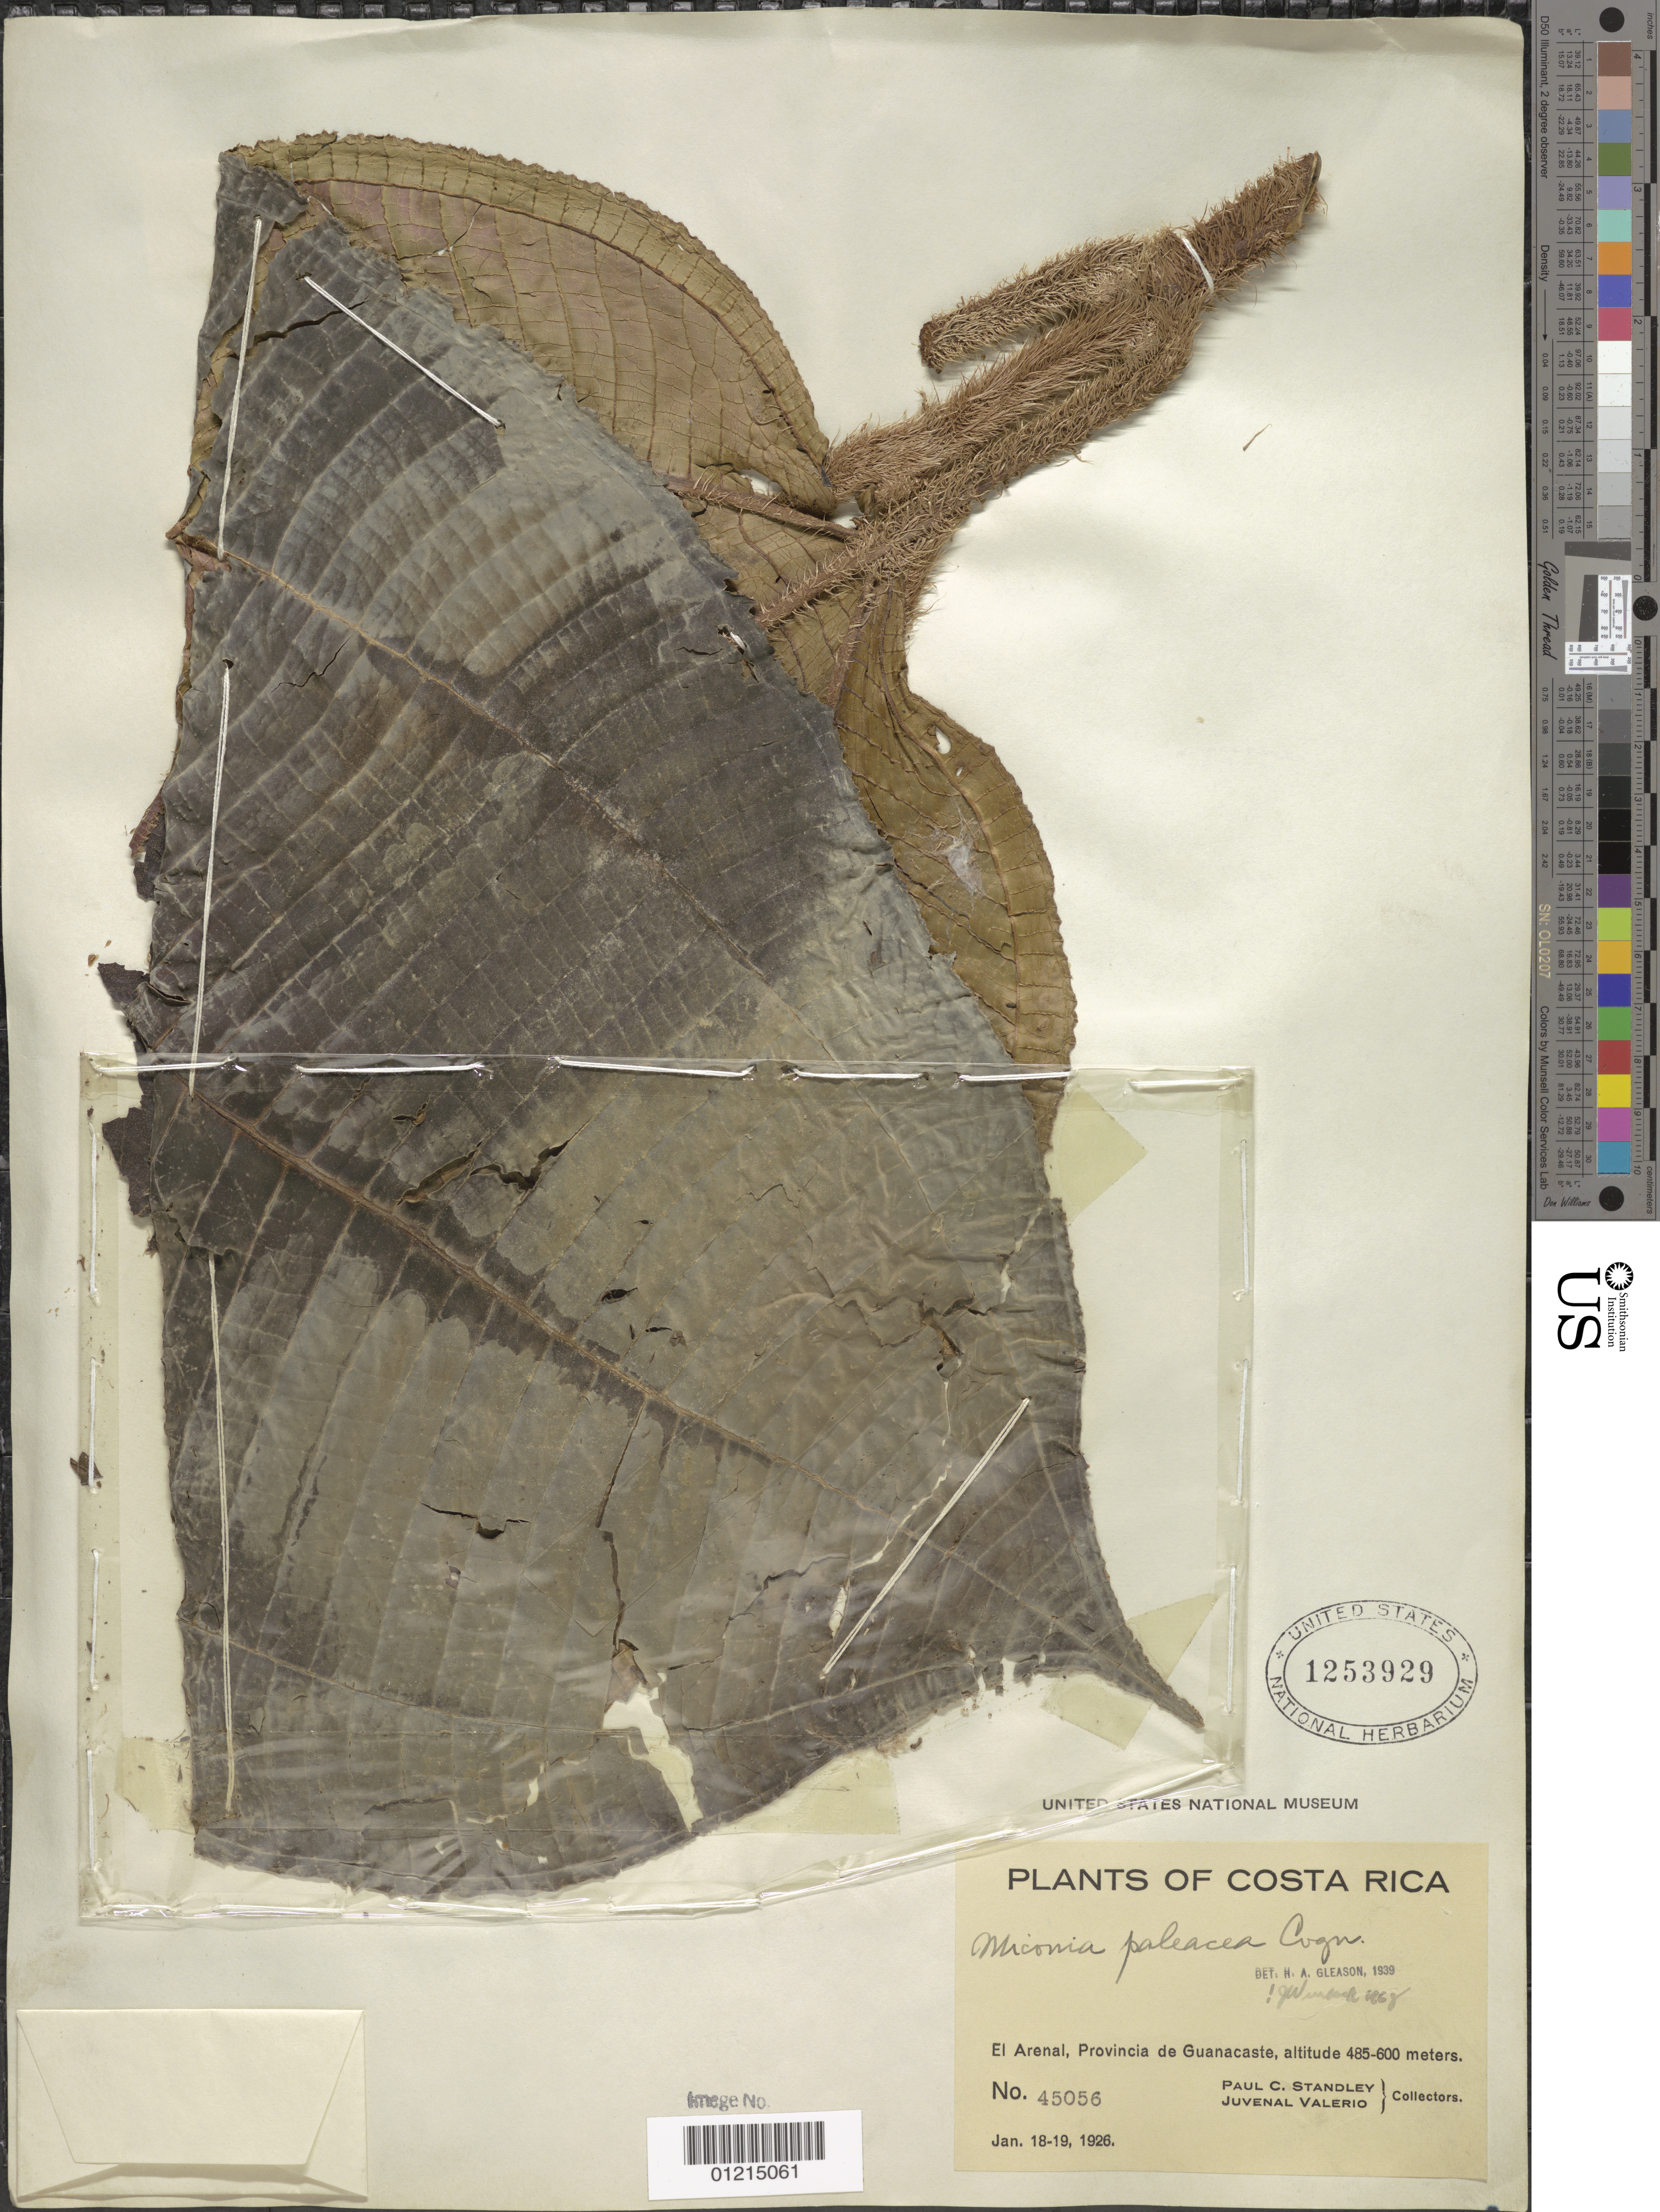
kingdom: Plantae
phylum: Tracheophyta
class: Magnoliopsida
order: Myrtales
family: Melastomataceae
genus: Miconia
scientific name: Miconia paleacea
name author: Cogn.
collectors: P. C. Standley & J. Valerio R.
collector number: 45056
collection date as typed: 18 Jan 1926 and 19 Jan 1926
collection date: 1926-01-18,1926-01-19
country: Costa Rica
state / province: Guanacaste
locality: El Arenal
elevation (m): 485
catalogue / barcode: US 1253929